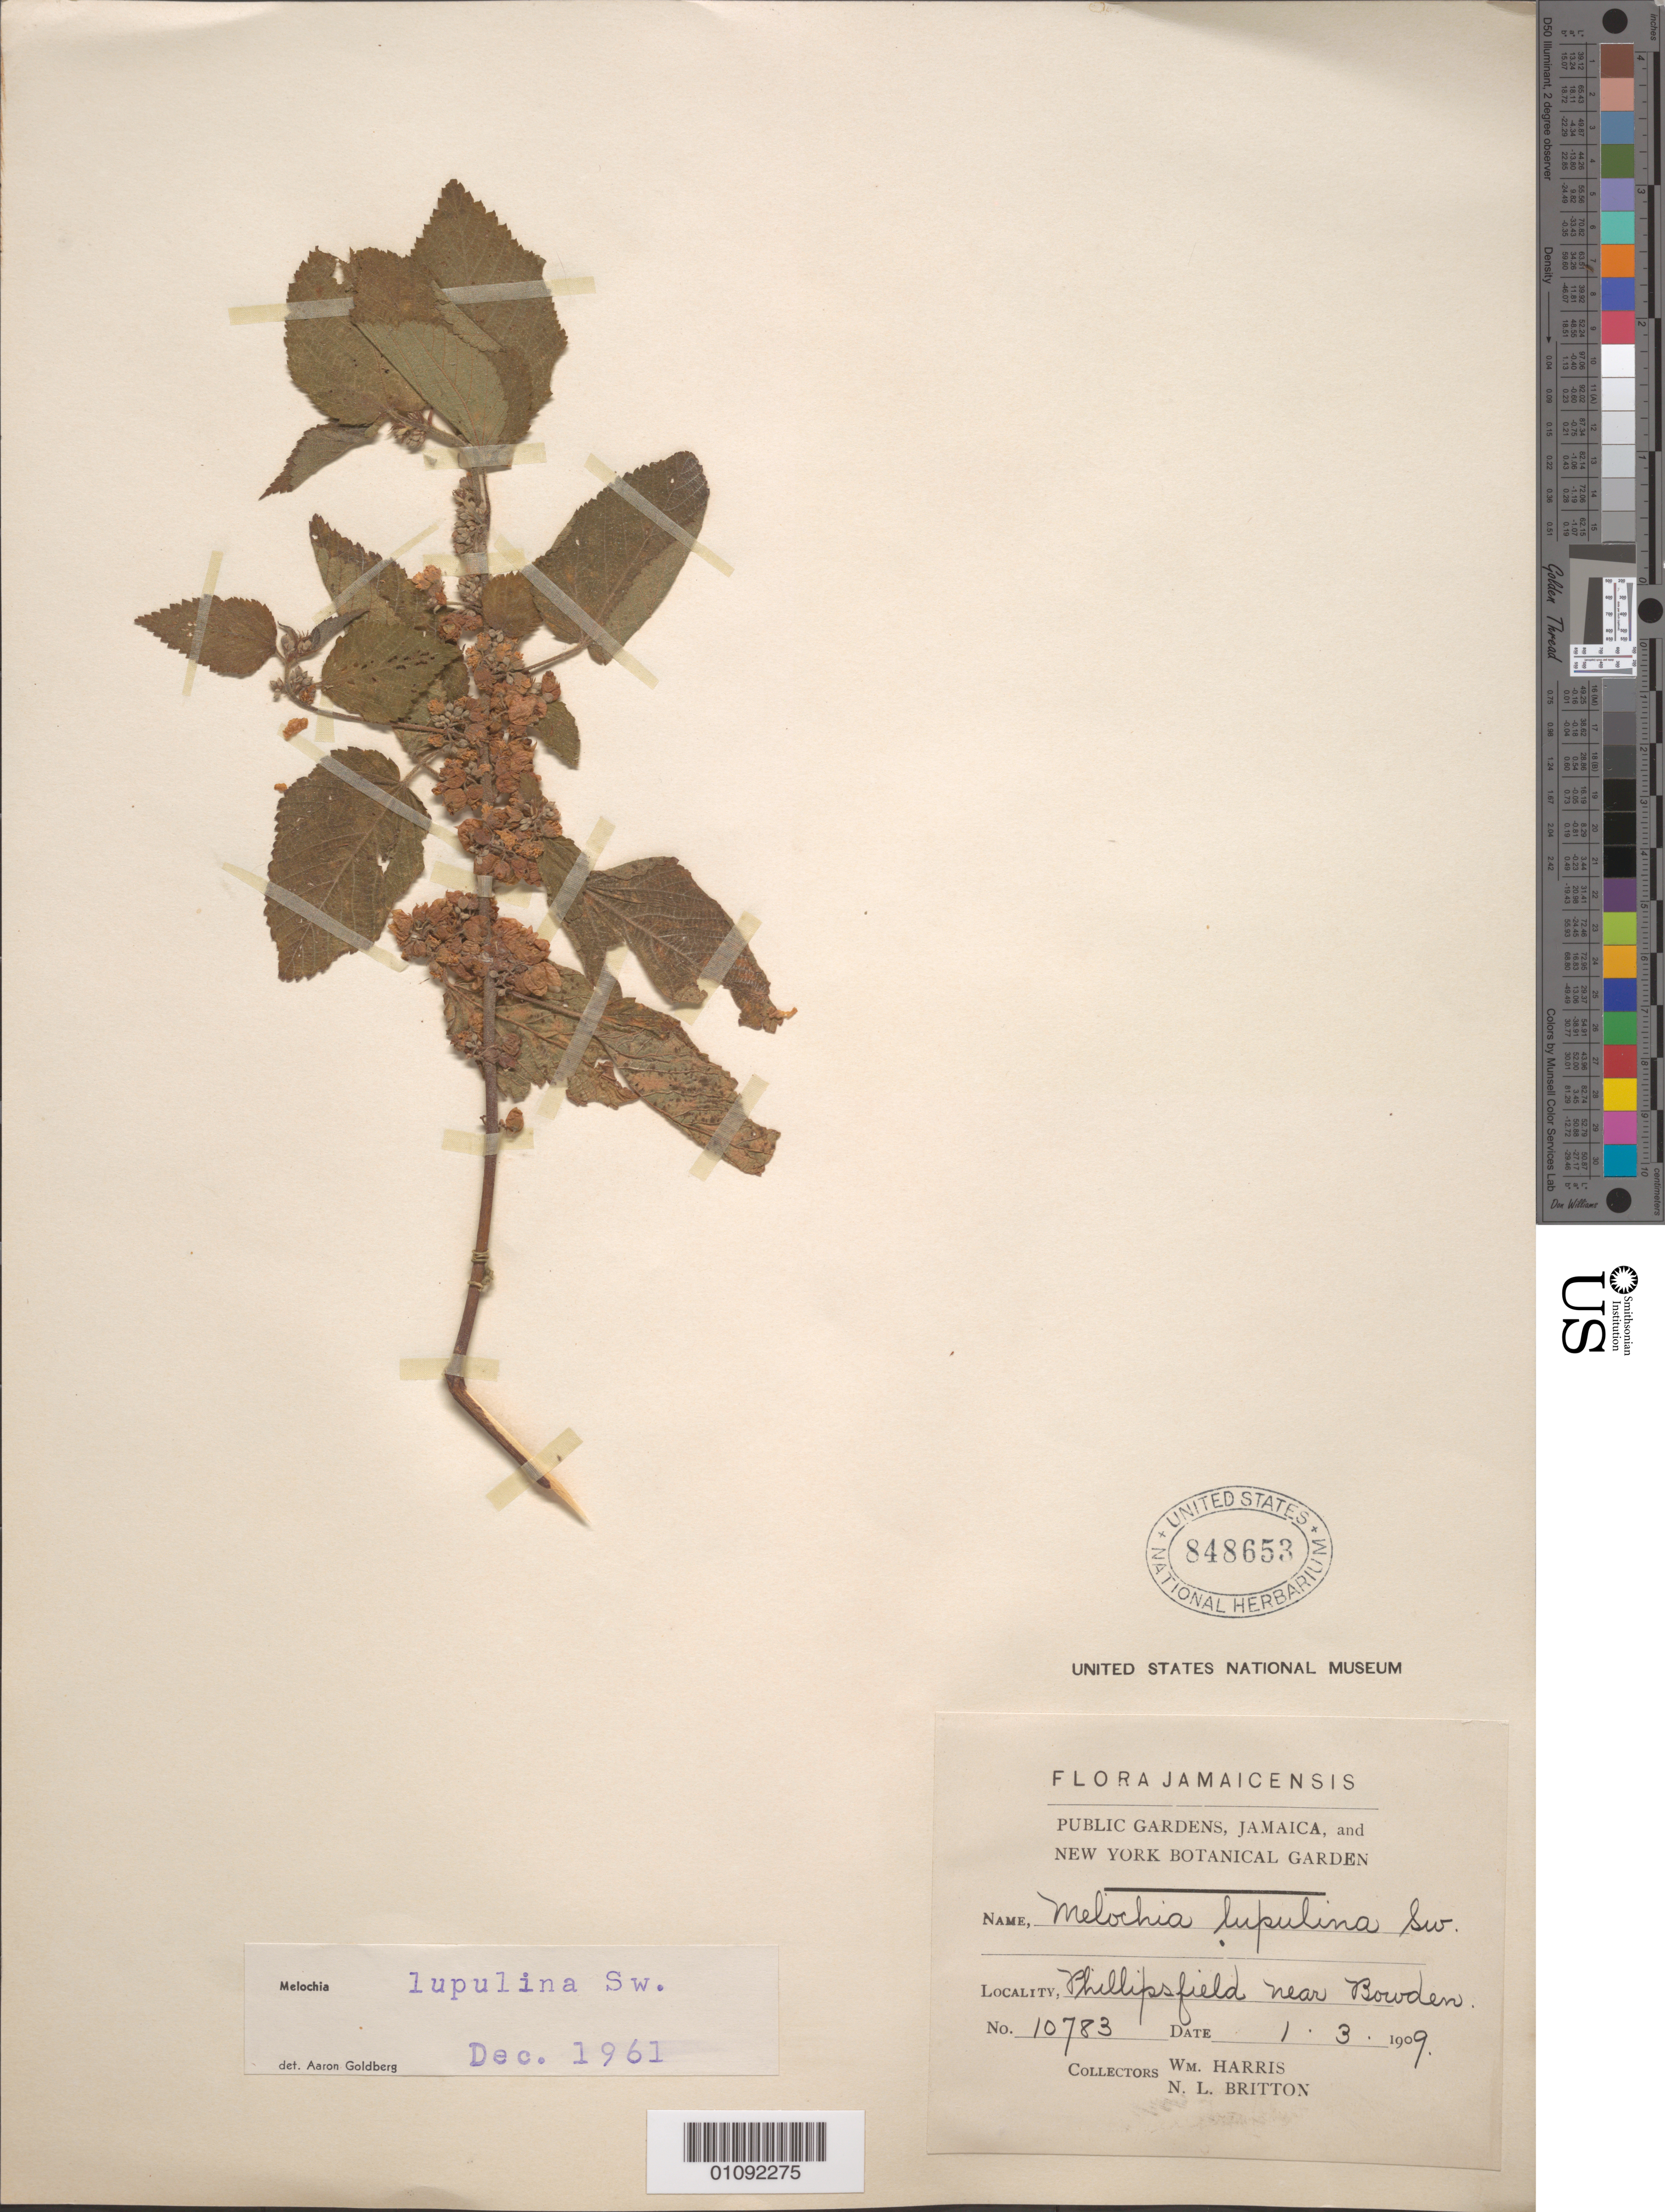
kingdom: Plantae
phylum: Tracheophyta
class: Magnoliopsida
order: Malvales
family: Malvaceae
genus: Melochia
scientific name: Melochia lupulina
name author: Sw.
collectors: W. Harris & N. Britton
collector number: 10783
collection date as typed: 03 Jan 1909 or 01 Mar 1909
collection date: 1909-01-03 or 1909-03-01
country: Jamaica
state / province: Saint Thomas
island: Jamaica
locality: Phillipsfield near Bowden.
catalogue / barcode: US 848653